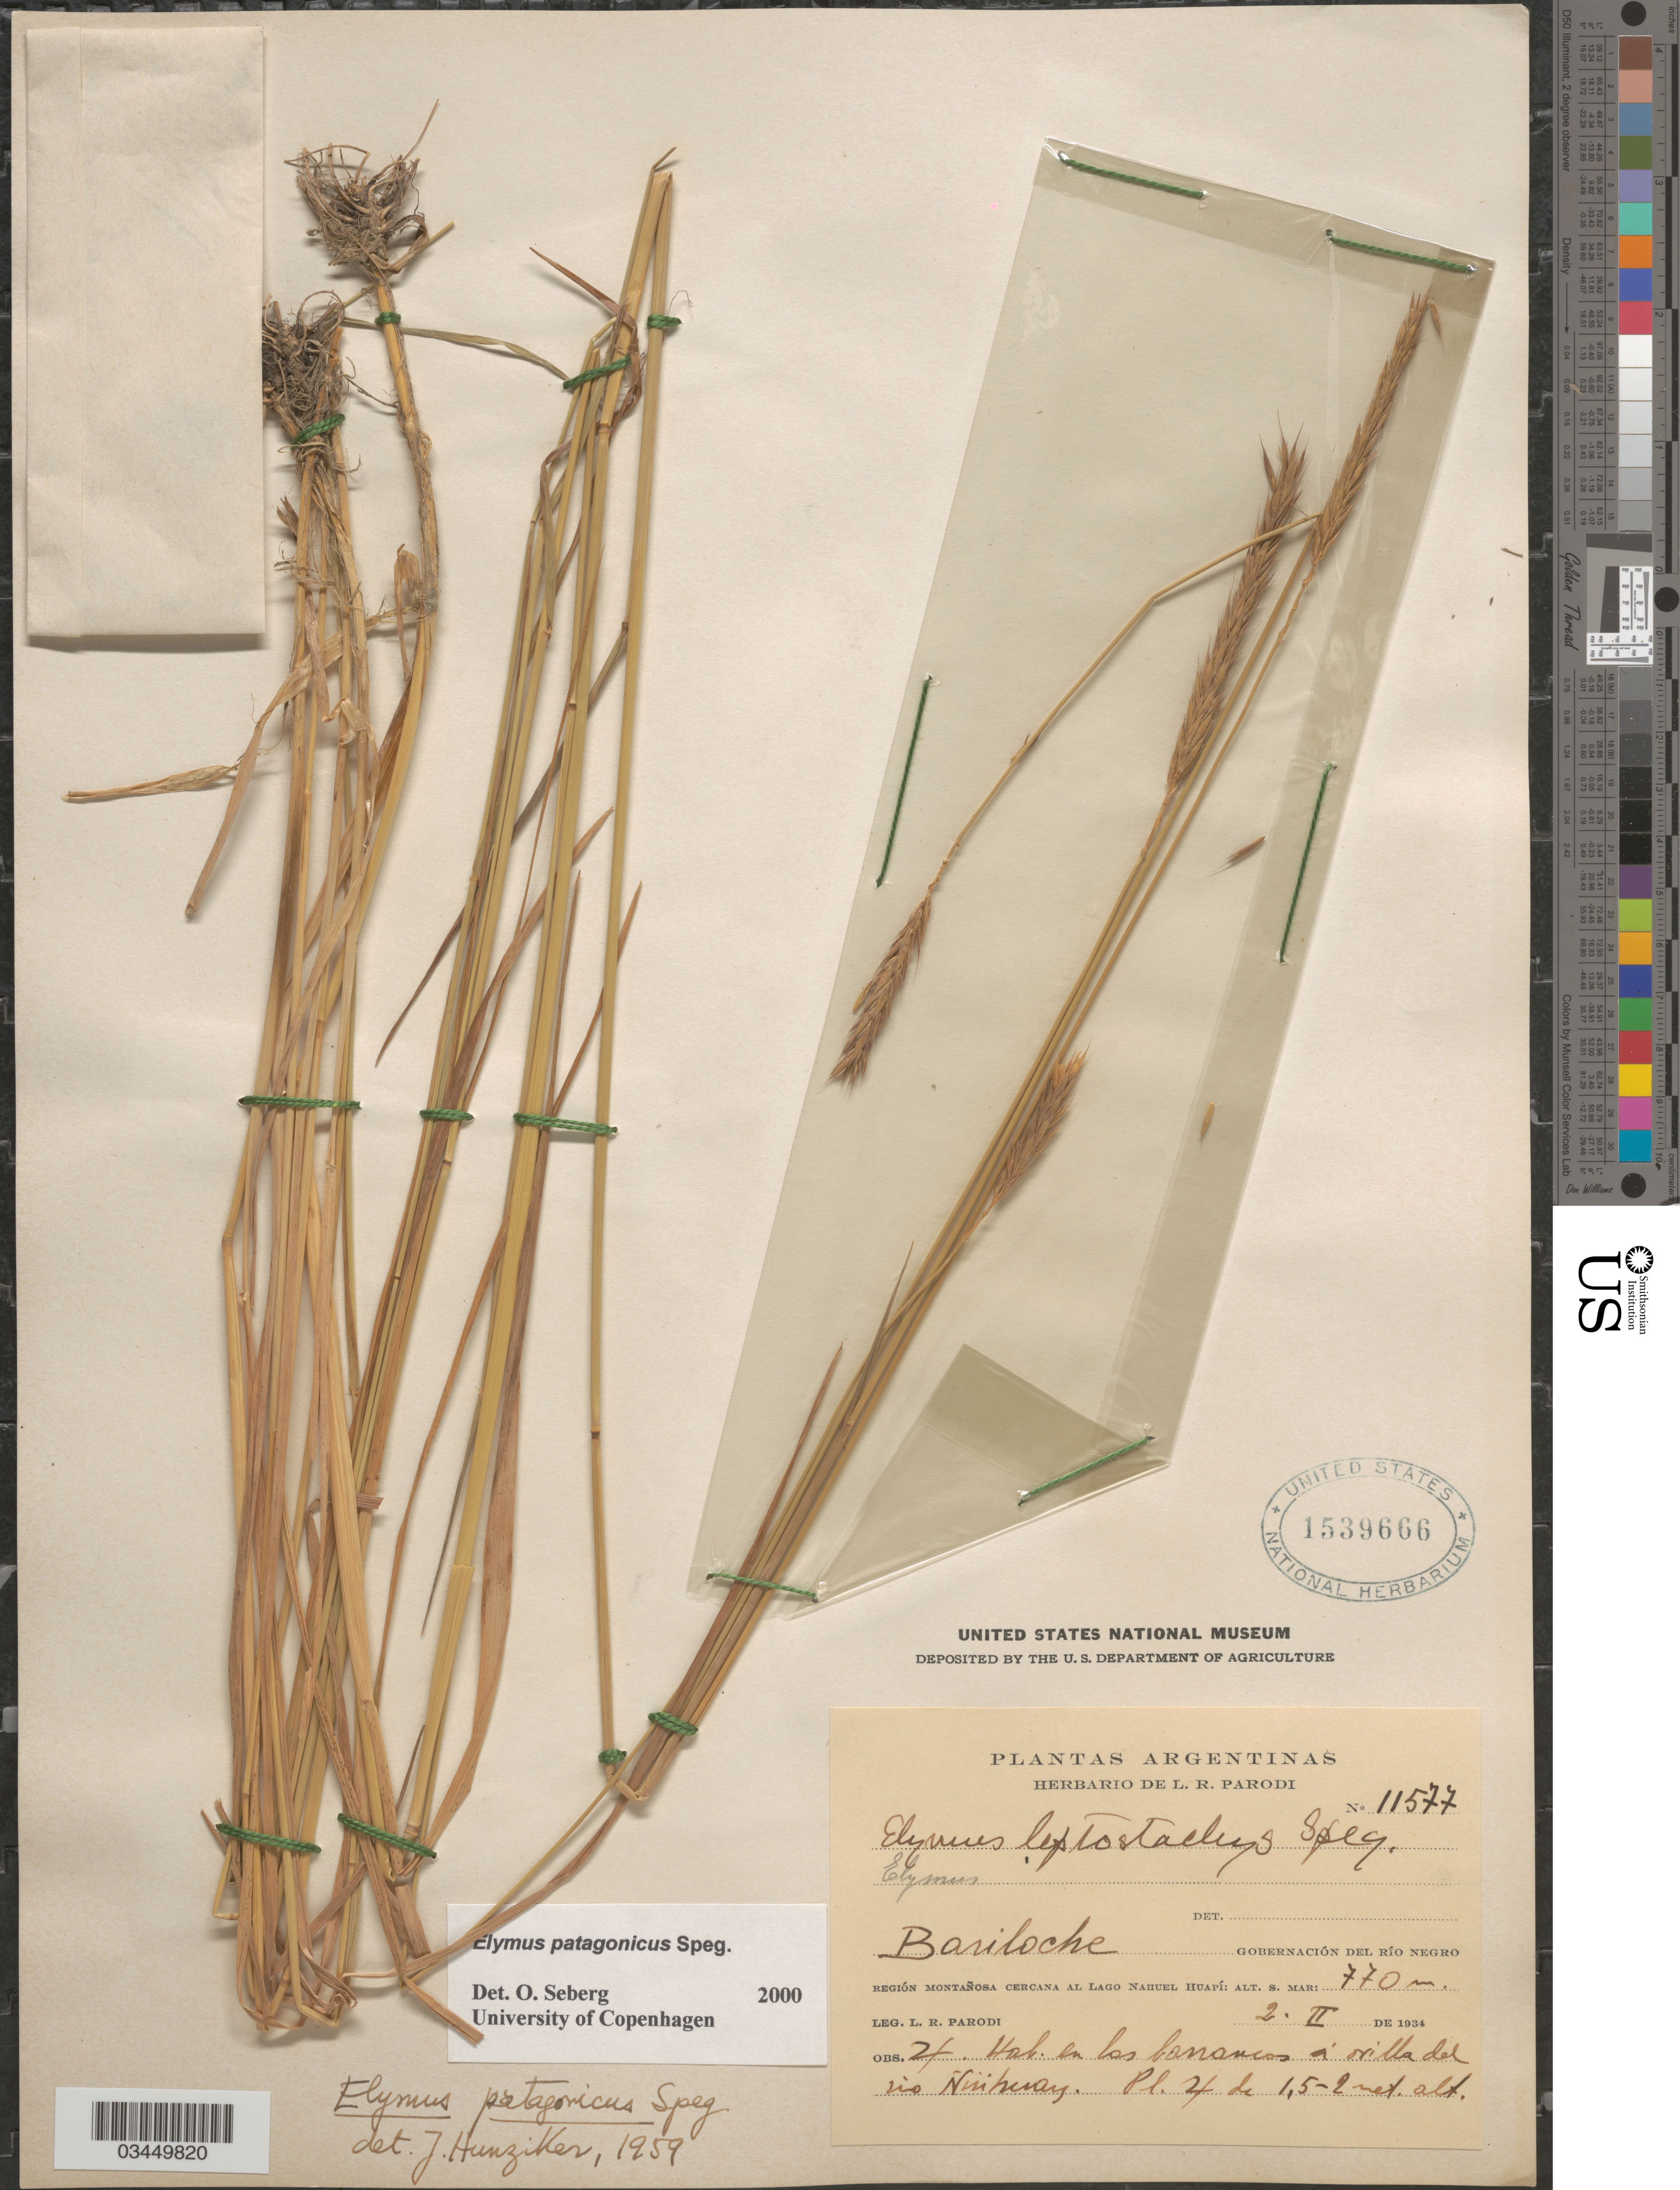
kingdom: Plantae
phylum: Tracheophyta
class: Liliopsida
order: Poales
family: Poaceae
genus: Elymus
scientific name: Elymus patagonicus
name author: Speg.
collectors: L. R. Parodi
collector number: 11577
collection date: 1934-02-02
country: Argentina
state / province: Rio Negro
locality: Bariloche. Gobernación del Río Negro. Región Montañosa cercana al Lago Nahuel Huapí. En las barrancos à orilla del rio Ñirihuau.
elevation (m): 770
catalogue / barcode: US 1539666